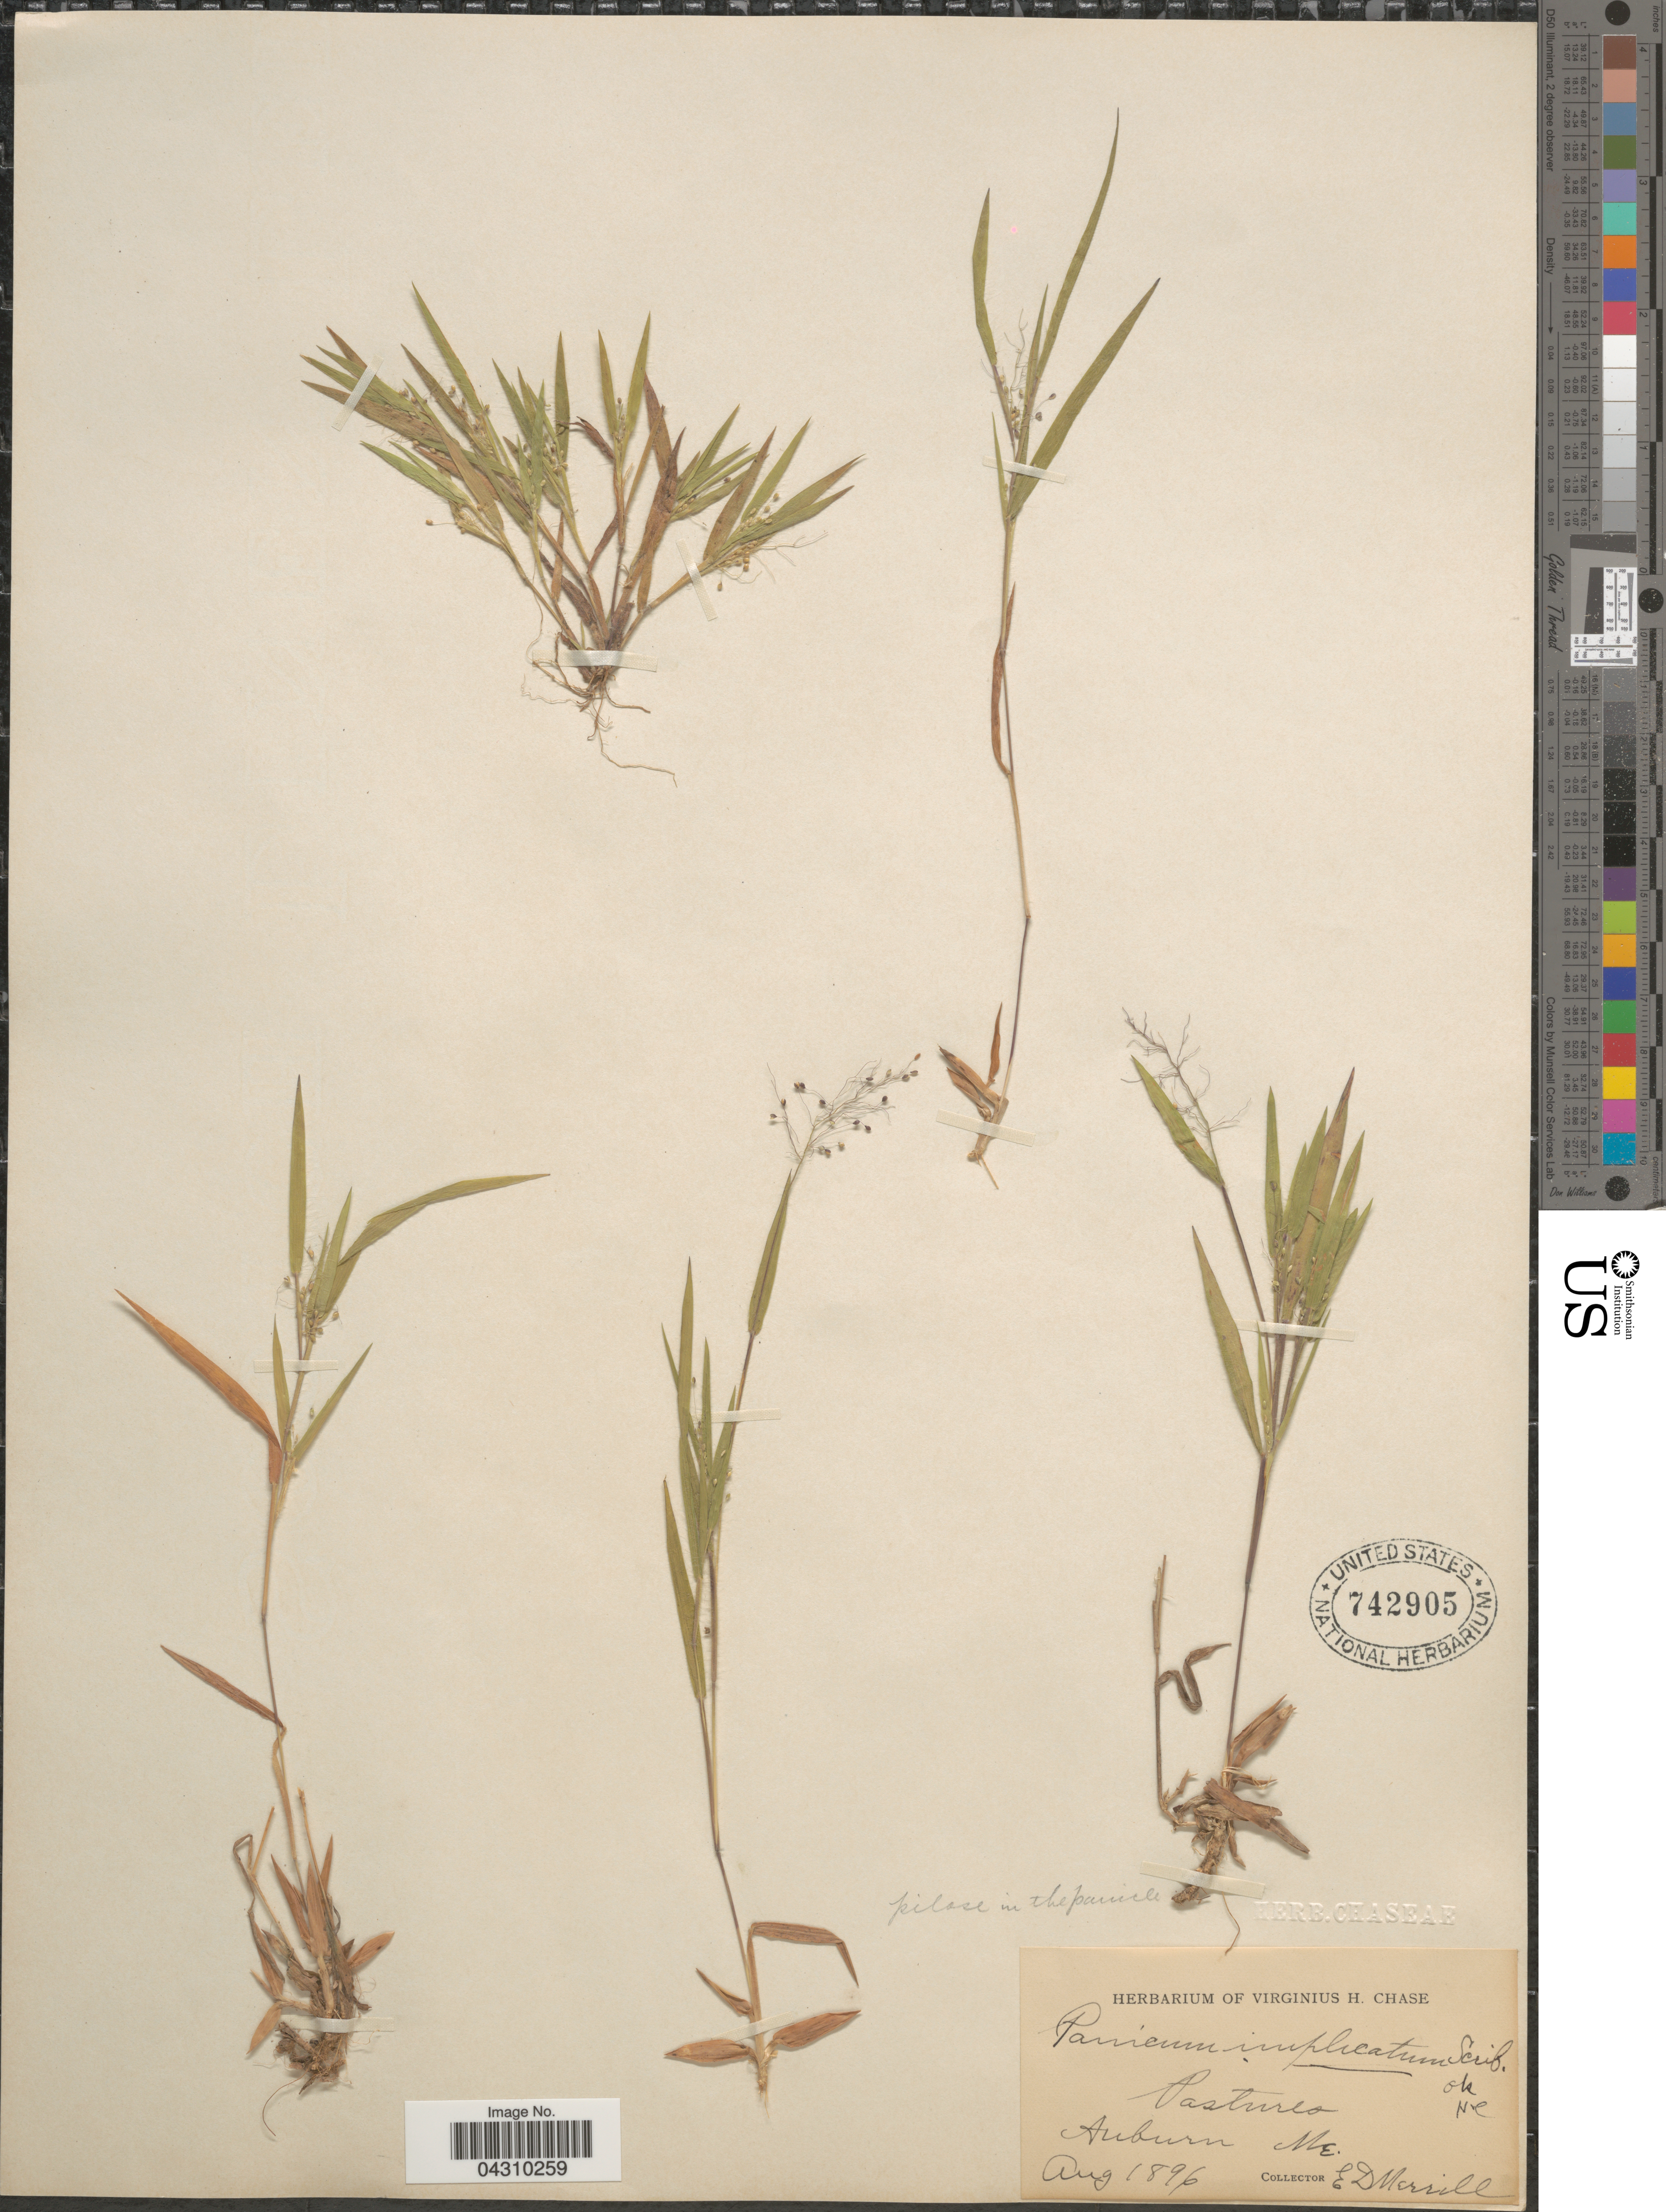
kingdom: Plantae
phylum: Tracheophyta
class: Liliopsida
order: Poales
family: Poaceae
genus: Dichanthelium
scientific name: Dichanthelium acuminatum var. acuminatum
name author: (Sw.) Gould & C.A. Clark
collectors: E. D. Merrill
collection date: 1896-08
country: United States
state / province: Maine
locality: Pastures. Auburn.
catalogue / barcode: US 742905